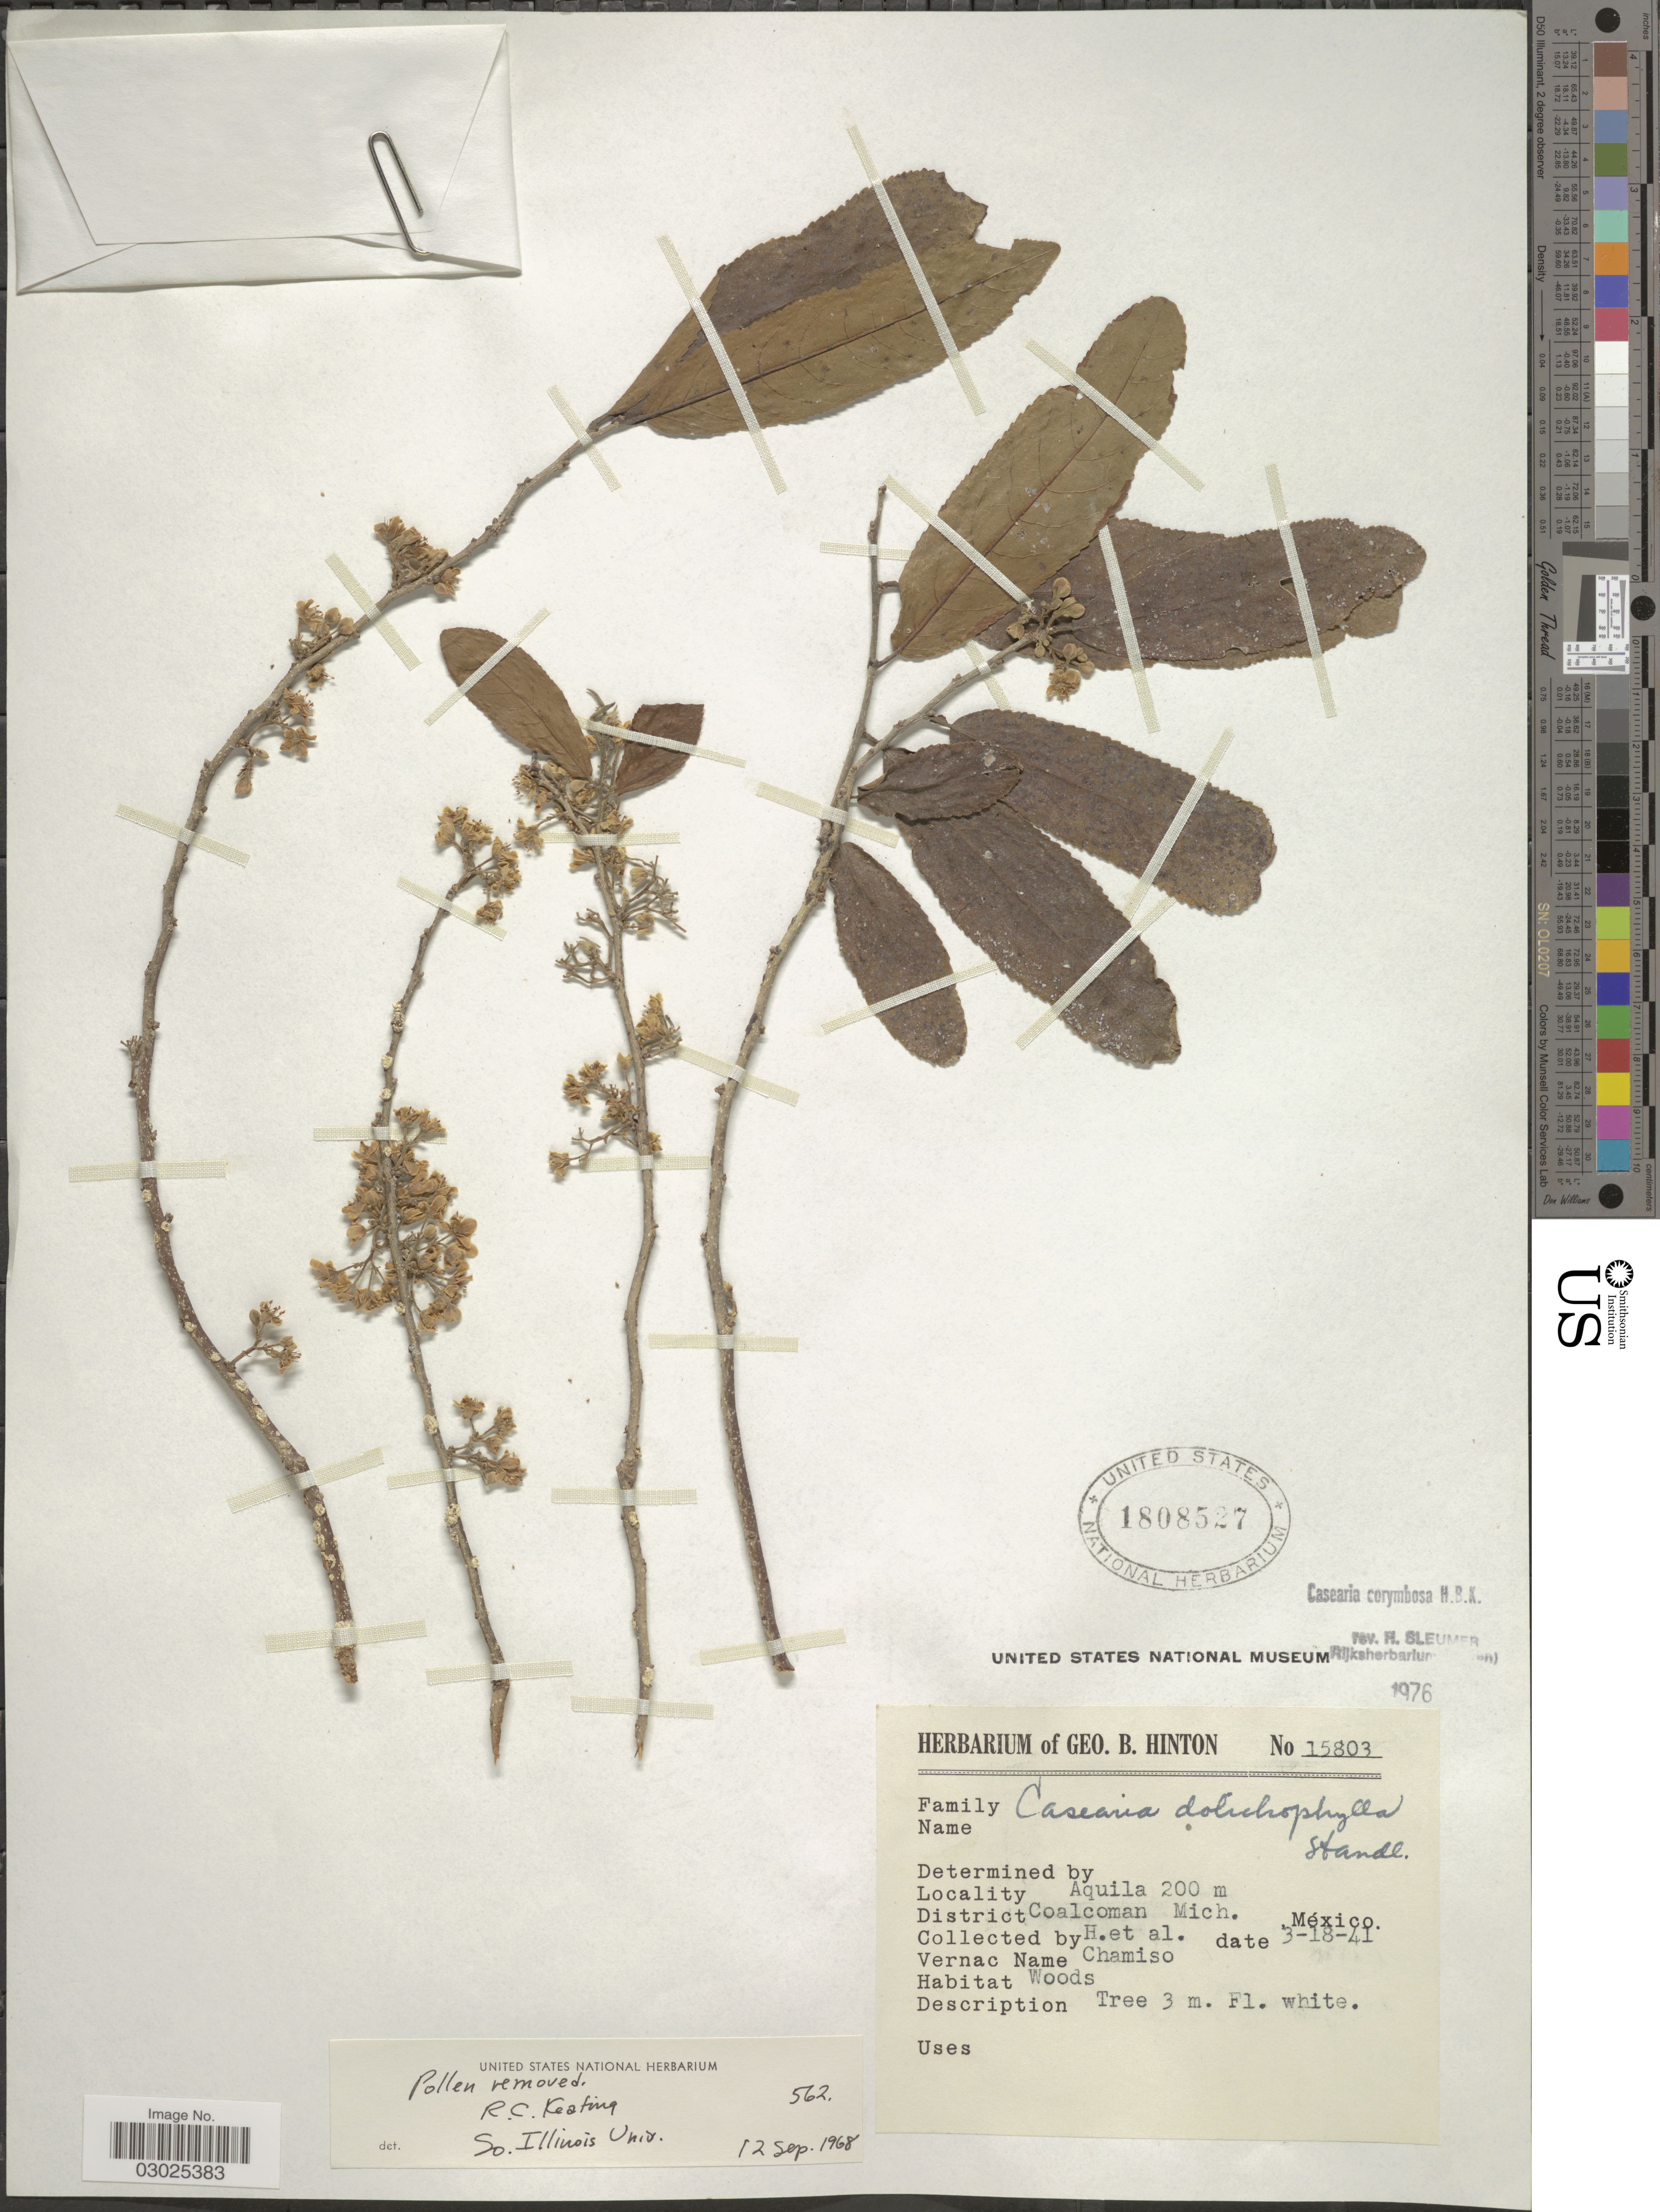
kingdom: Plantae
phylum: Tracheophyta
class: Magnoliopsida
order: Malpighiales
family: Salicaceae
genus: Casearia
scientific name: Casearia corymbosa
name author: Kunth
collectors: G. B. Hinton & et al.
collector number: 15803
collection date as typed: Transcribed d/m/y: 18/3/41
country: Mexico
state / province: Michoacán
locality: Aquila. District Coalcoman.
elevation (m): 200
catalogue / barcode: US 1808527